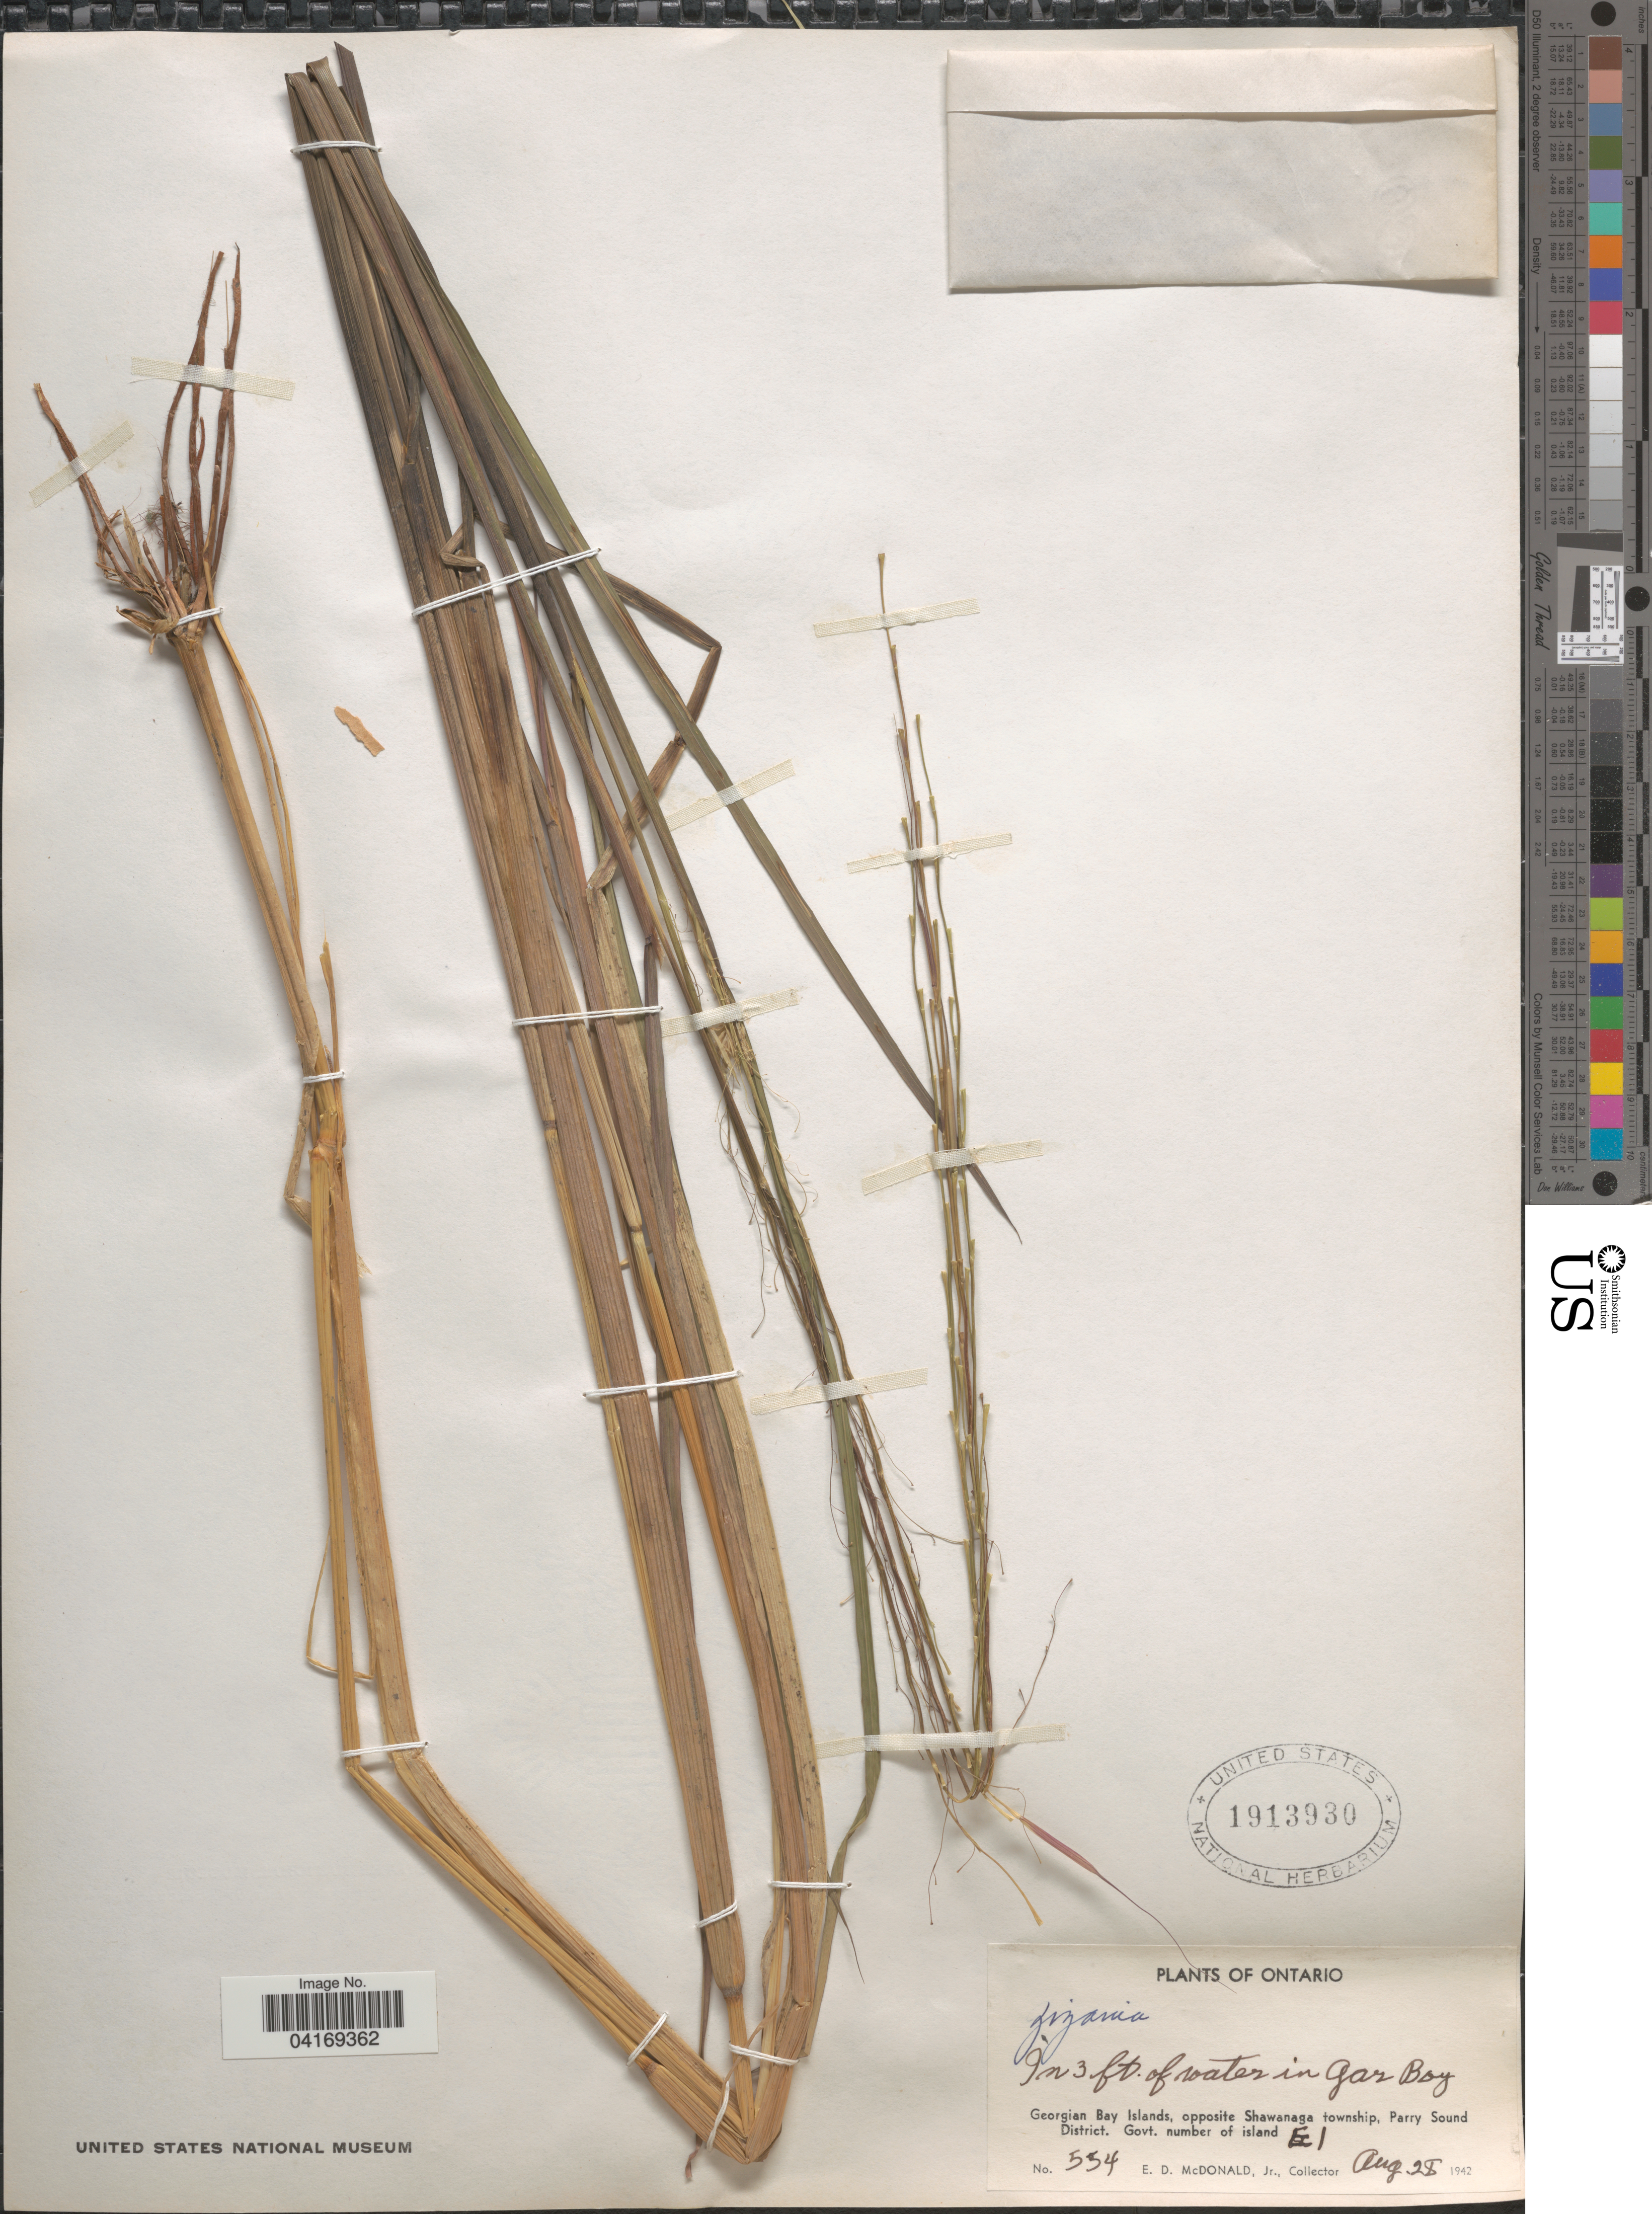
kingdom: Plantae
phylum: Tracheophyta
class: Liliopsida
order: Poales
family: Poaceae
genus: Zizania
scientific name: Zizania sp.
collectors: E. D. McDonald Jr.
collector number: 554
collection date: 1942-08-28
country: Canada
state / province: Ontario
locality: In Gar Bay. Georgian Bay Islands, opposite Shawanga township, Parry Sound District. Govt. number of island E1.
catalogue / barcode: US 1913930